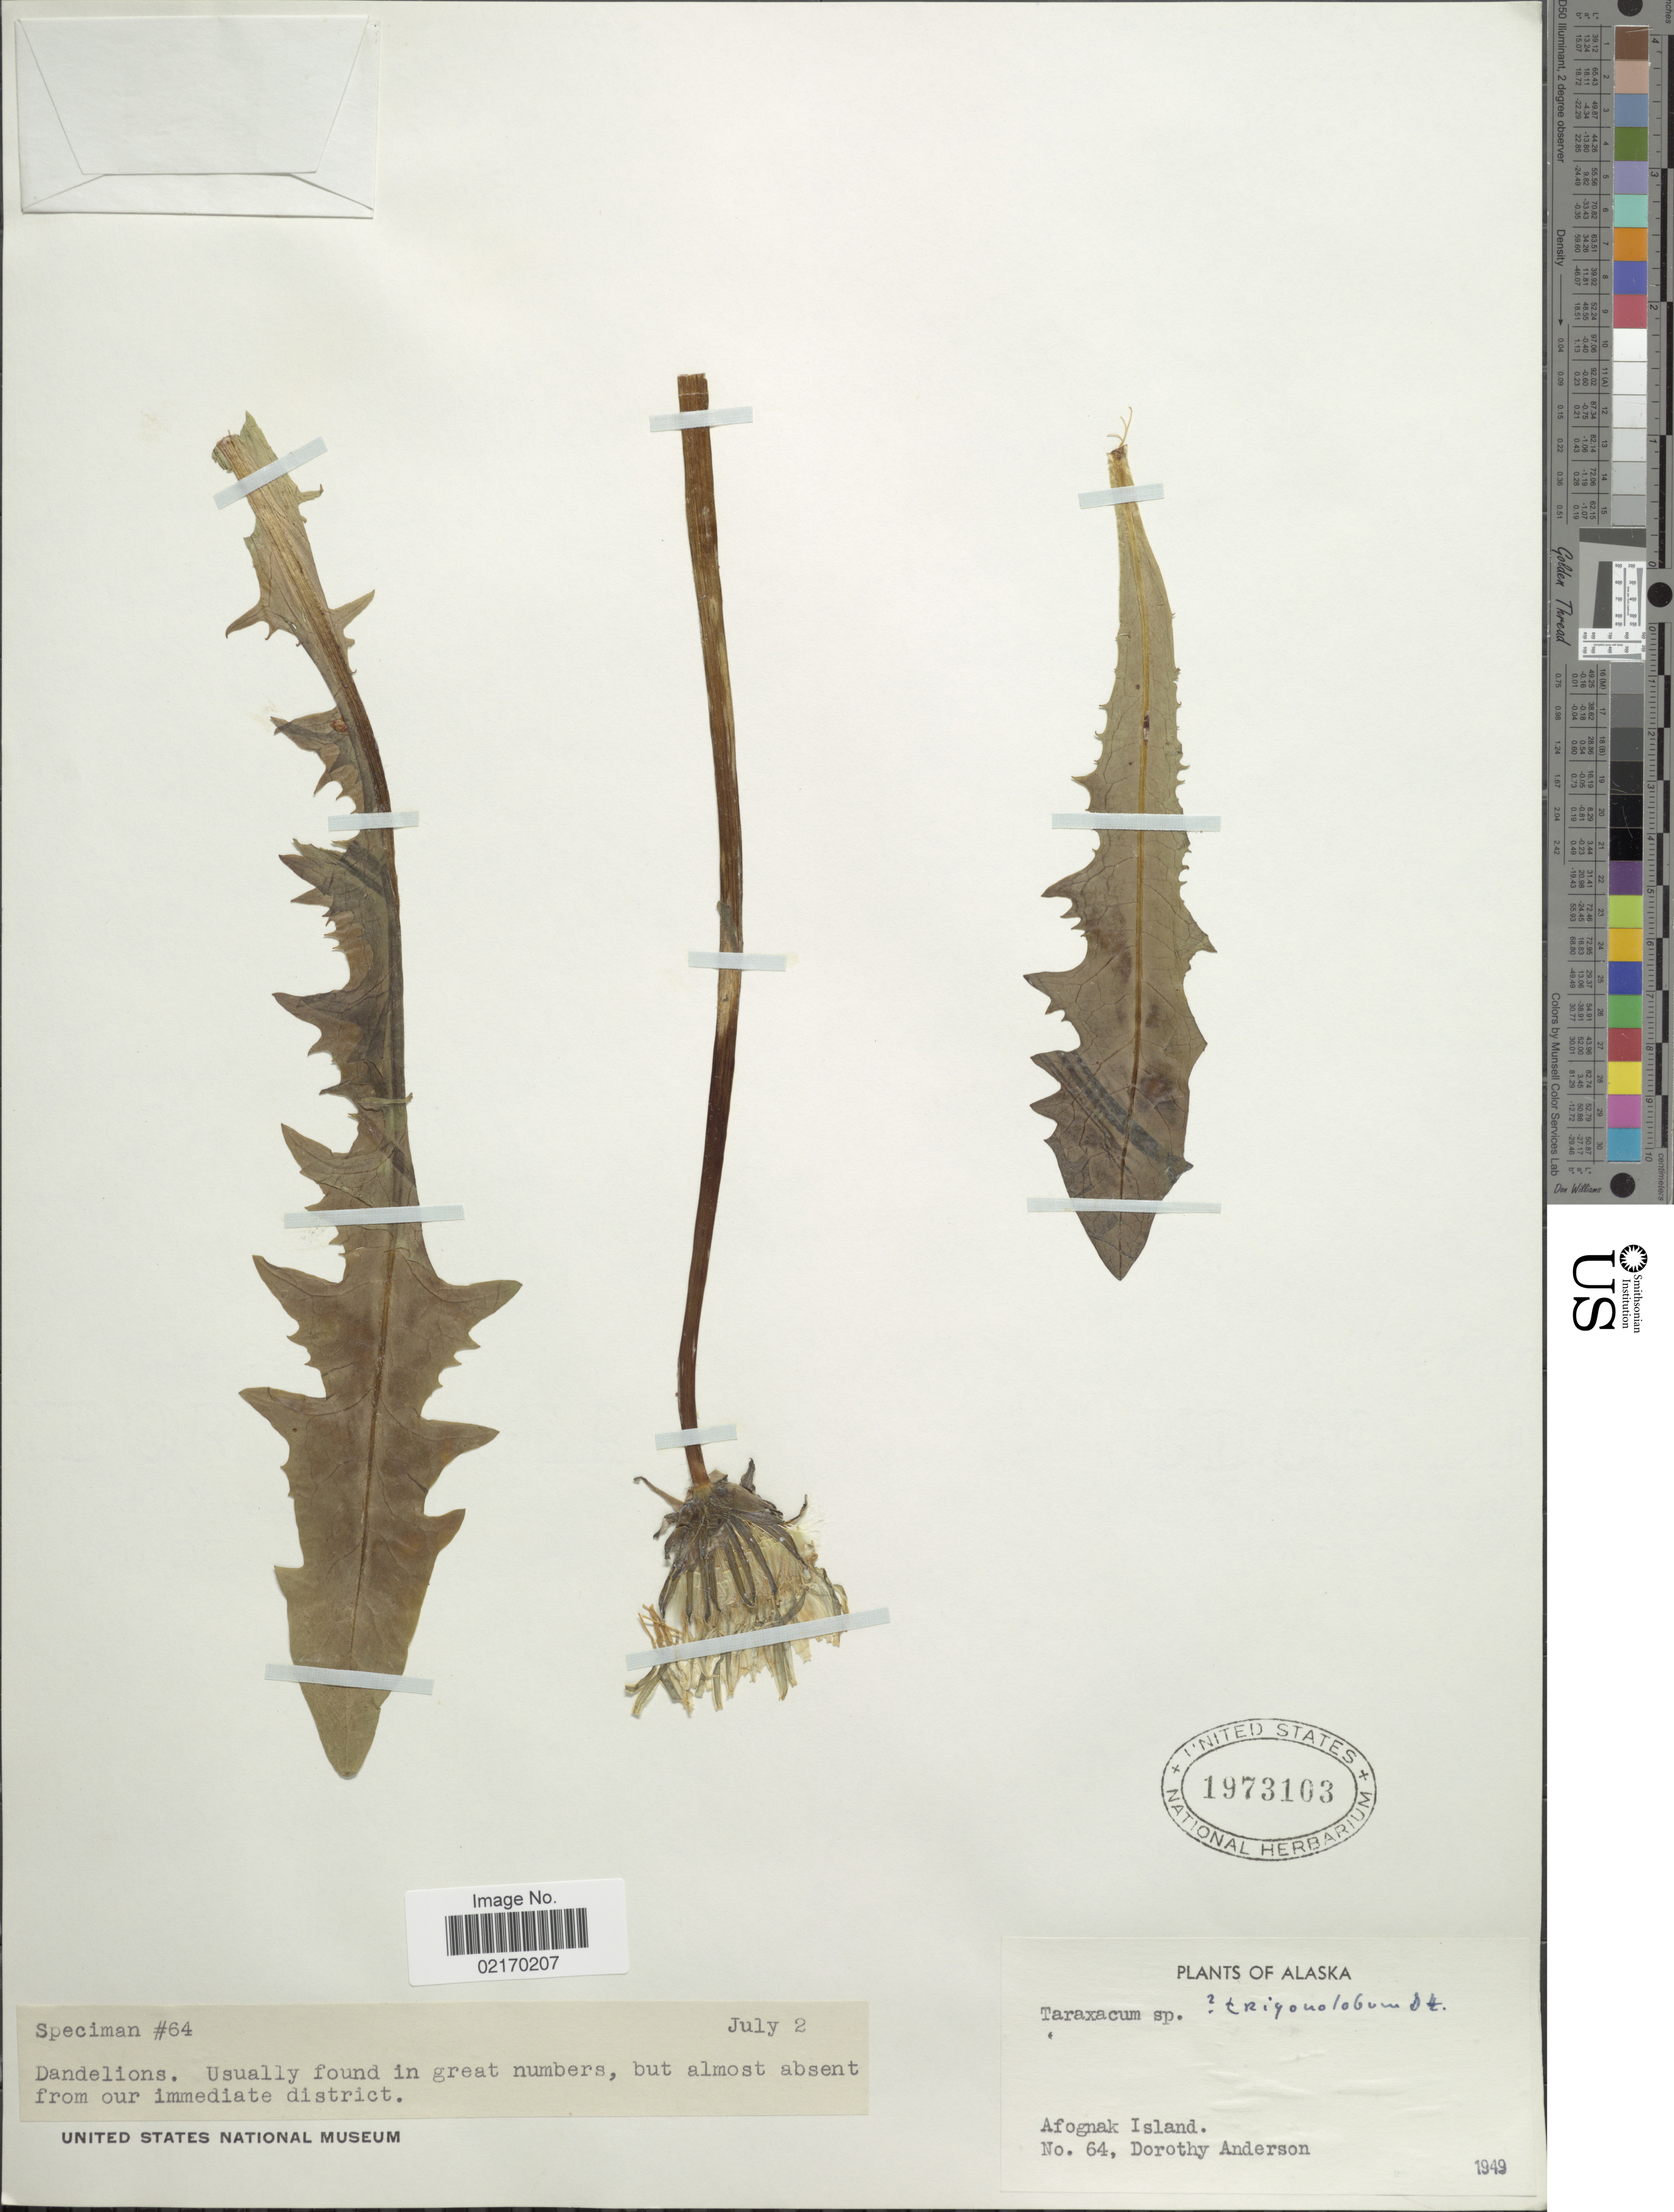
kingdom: Plantae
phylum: Tracheophyta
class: Magnoliopsida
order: Asterales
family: Asteraceae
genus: Taraxacum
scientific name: Taraxacum trigonolobum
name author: Dahlst.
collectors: D. Anderson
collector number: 64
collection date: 1949-07-02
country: United States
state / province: Alaska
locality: Afognak Island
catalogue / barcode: US 1973103